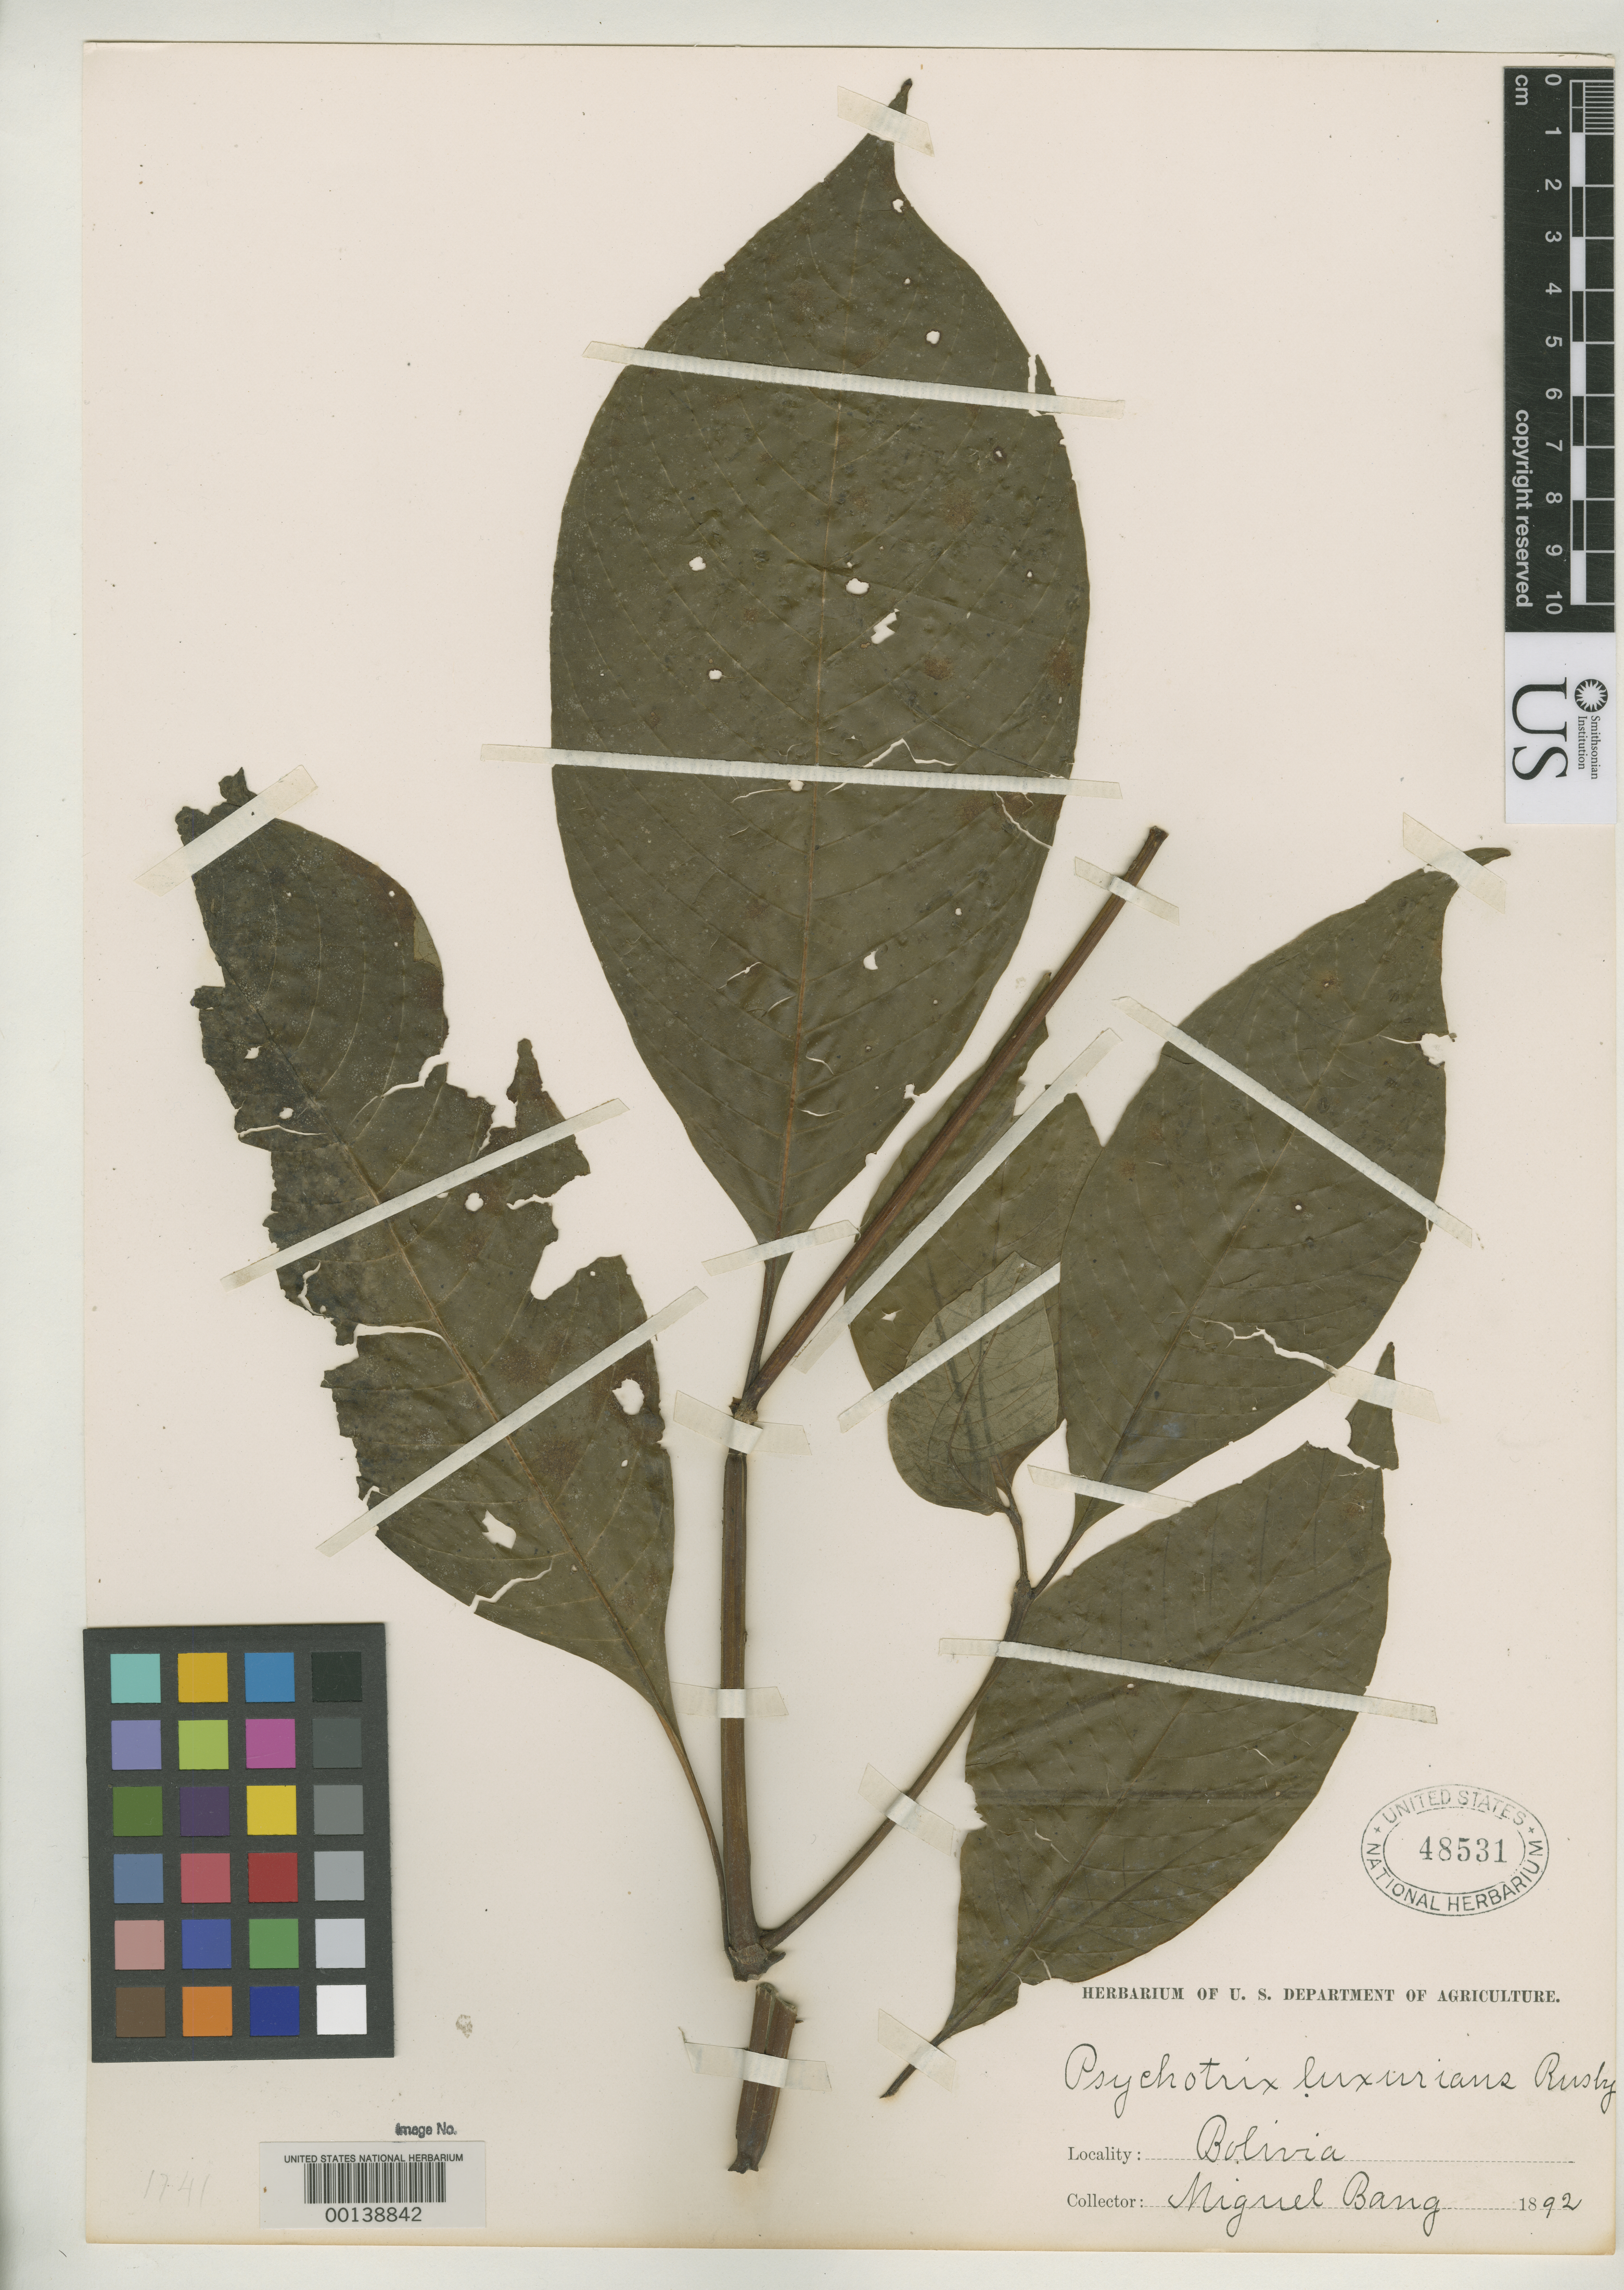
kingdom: Plantae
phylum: Tracheophyta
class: Magnoliopsida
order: Gentianales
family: Rubiaceae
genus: Psychotria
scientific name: Psychotria luxurians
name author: Rusby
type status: Type Collection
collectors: M. Bang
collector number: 1741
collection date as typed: Dec 1892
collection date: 1892-12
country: Bolivia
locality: Tipuani - Guanai.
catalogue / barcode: US 48531